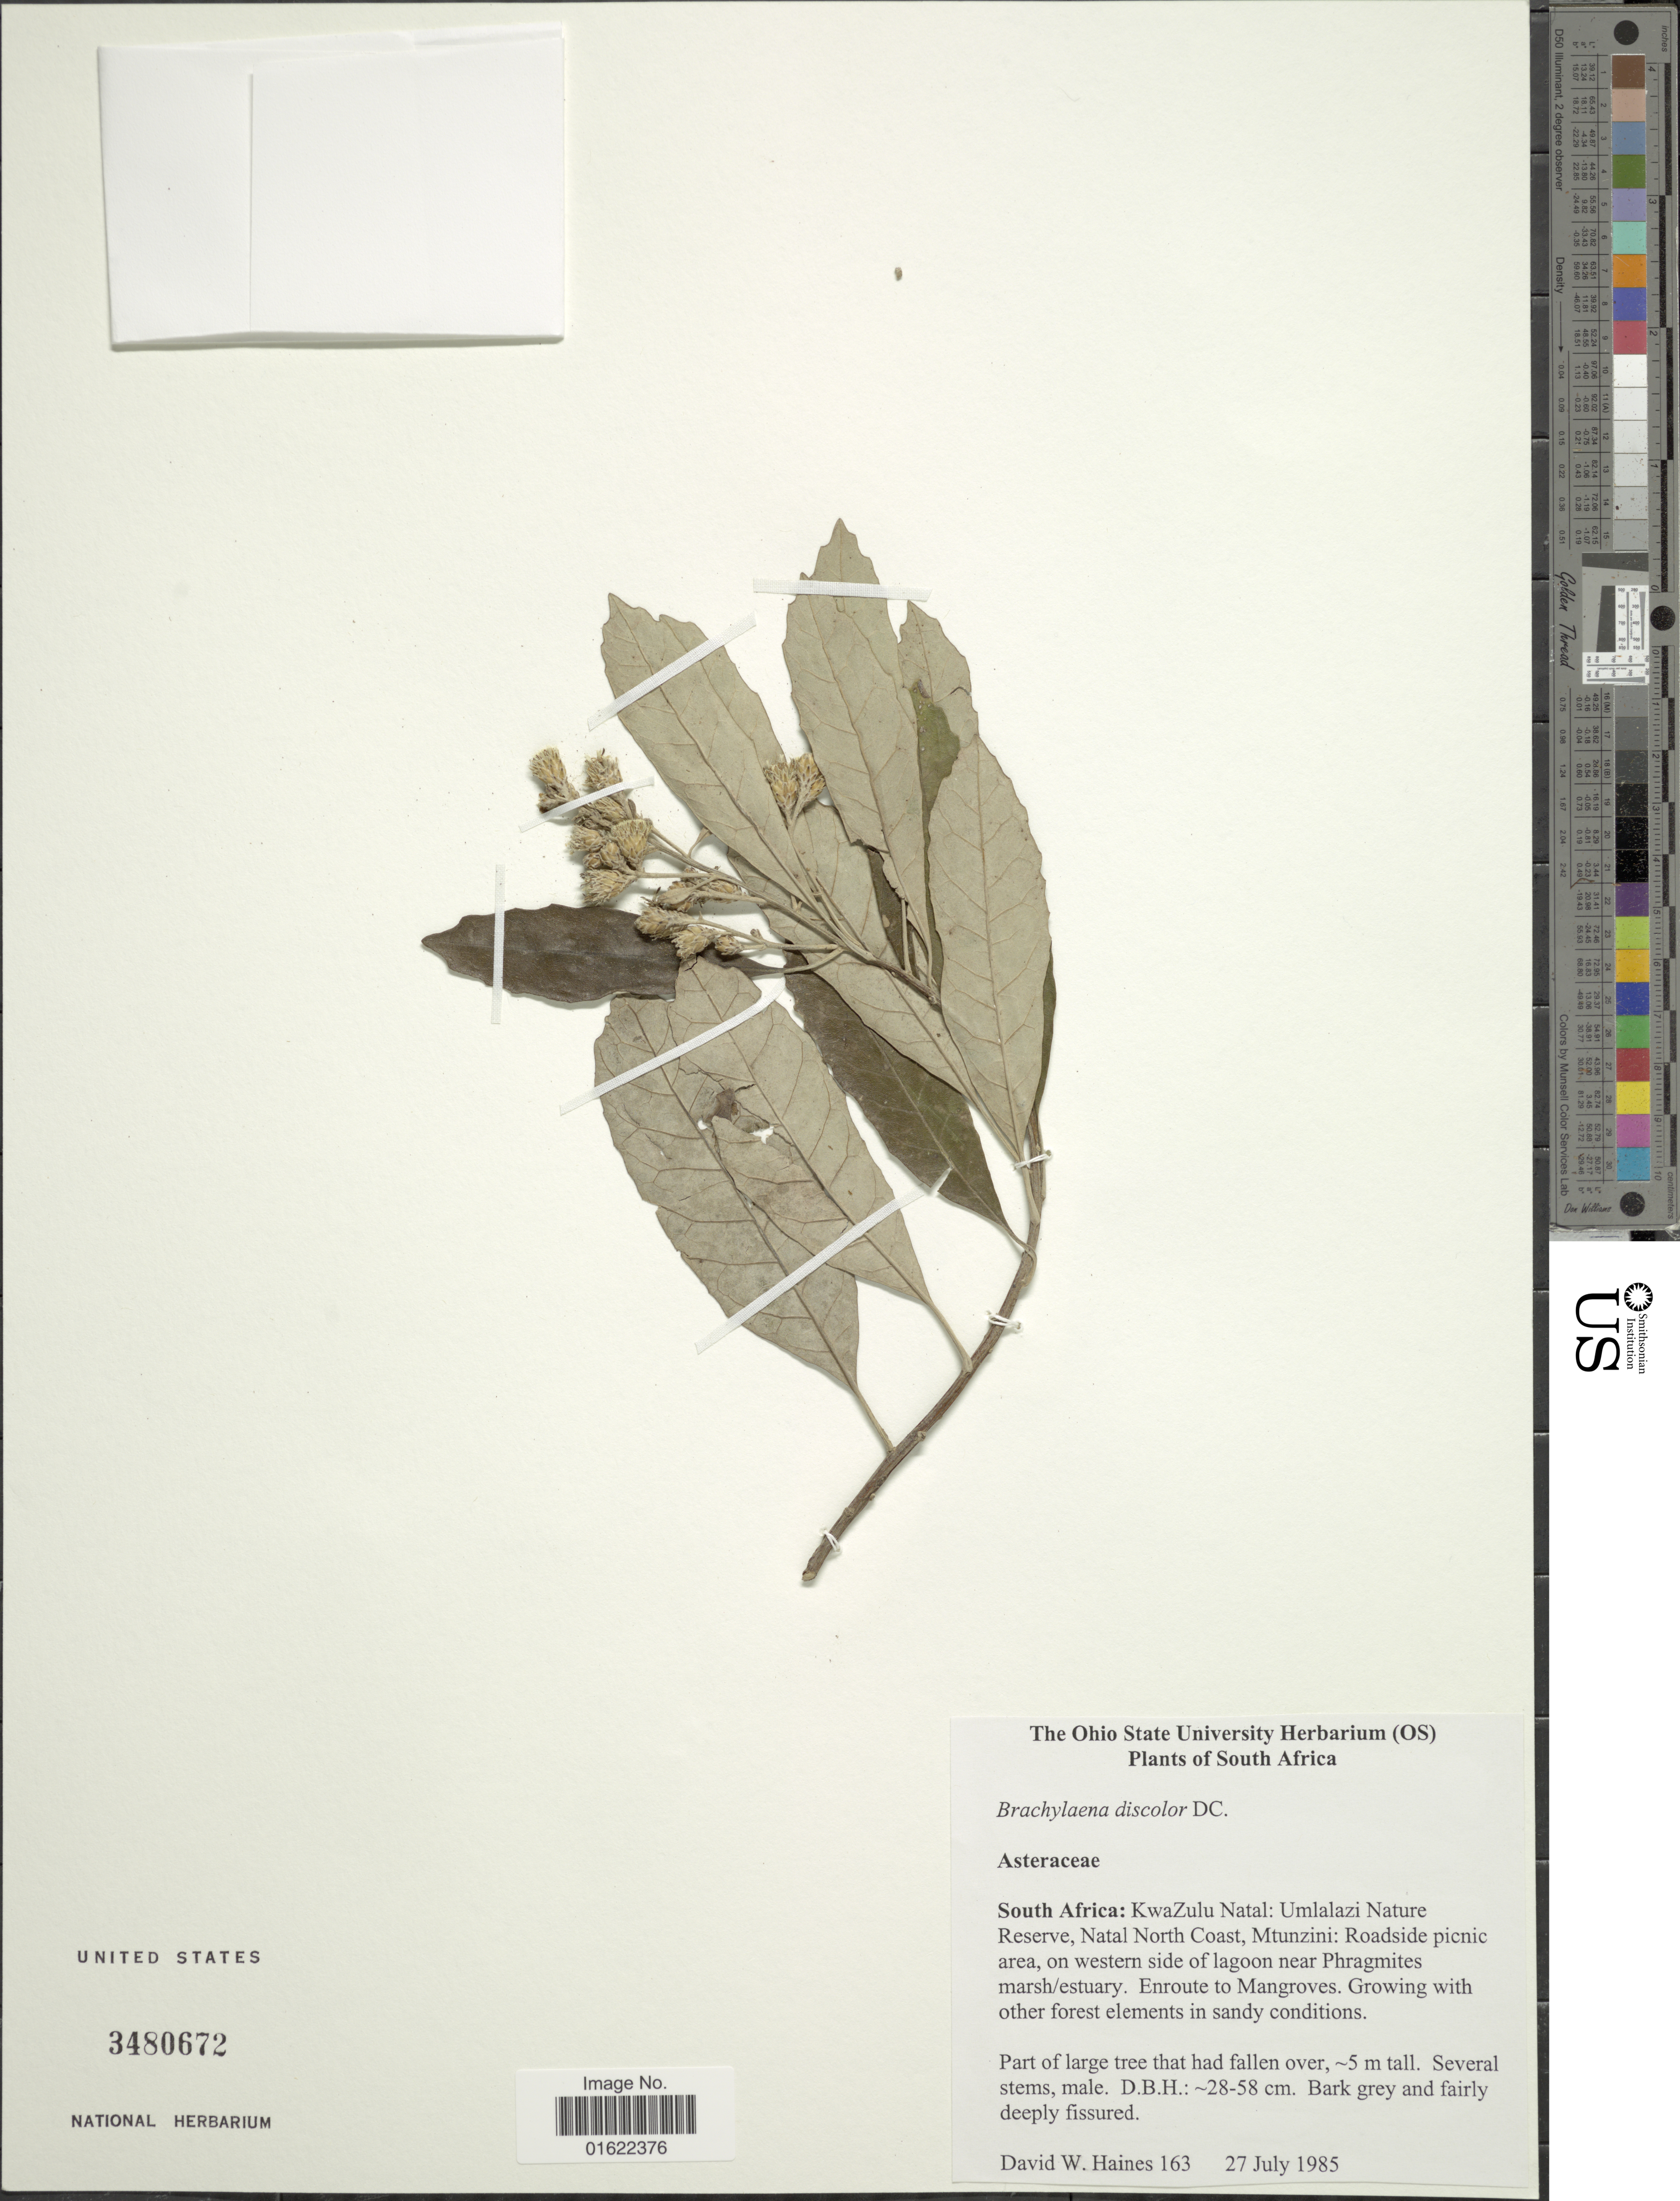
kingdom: Plantae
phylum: Tracheophyta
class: Magnoliopsida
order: Asterales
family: Asteraceae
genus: Brachylaena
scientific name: Brachylaena discolor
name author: DC.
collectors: D. Haines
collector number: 163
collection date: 1985-07-27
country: South Africa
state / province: KwaZulu-Natal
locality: Ymlalazi Nature Reserve, Natal North Coast, Mtunzini: Roadside picnic area, on western side of lagoon Mangroves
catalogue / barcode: US 3480672